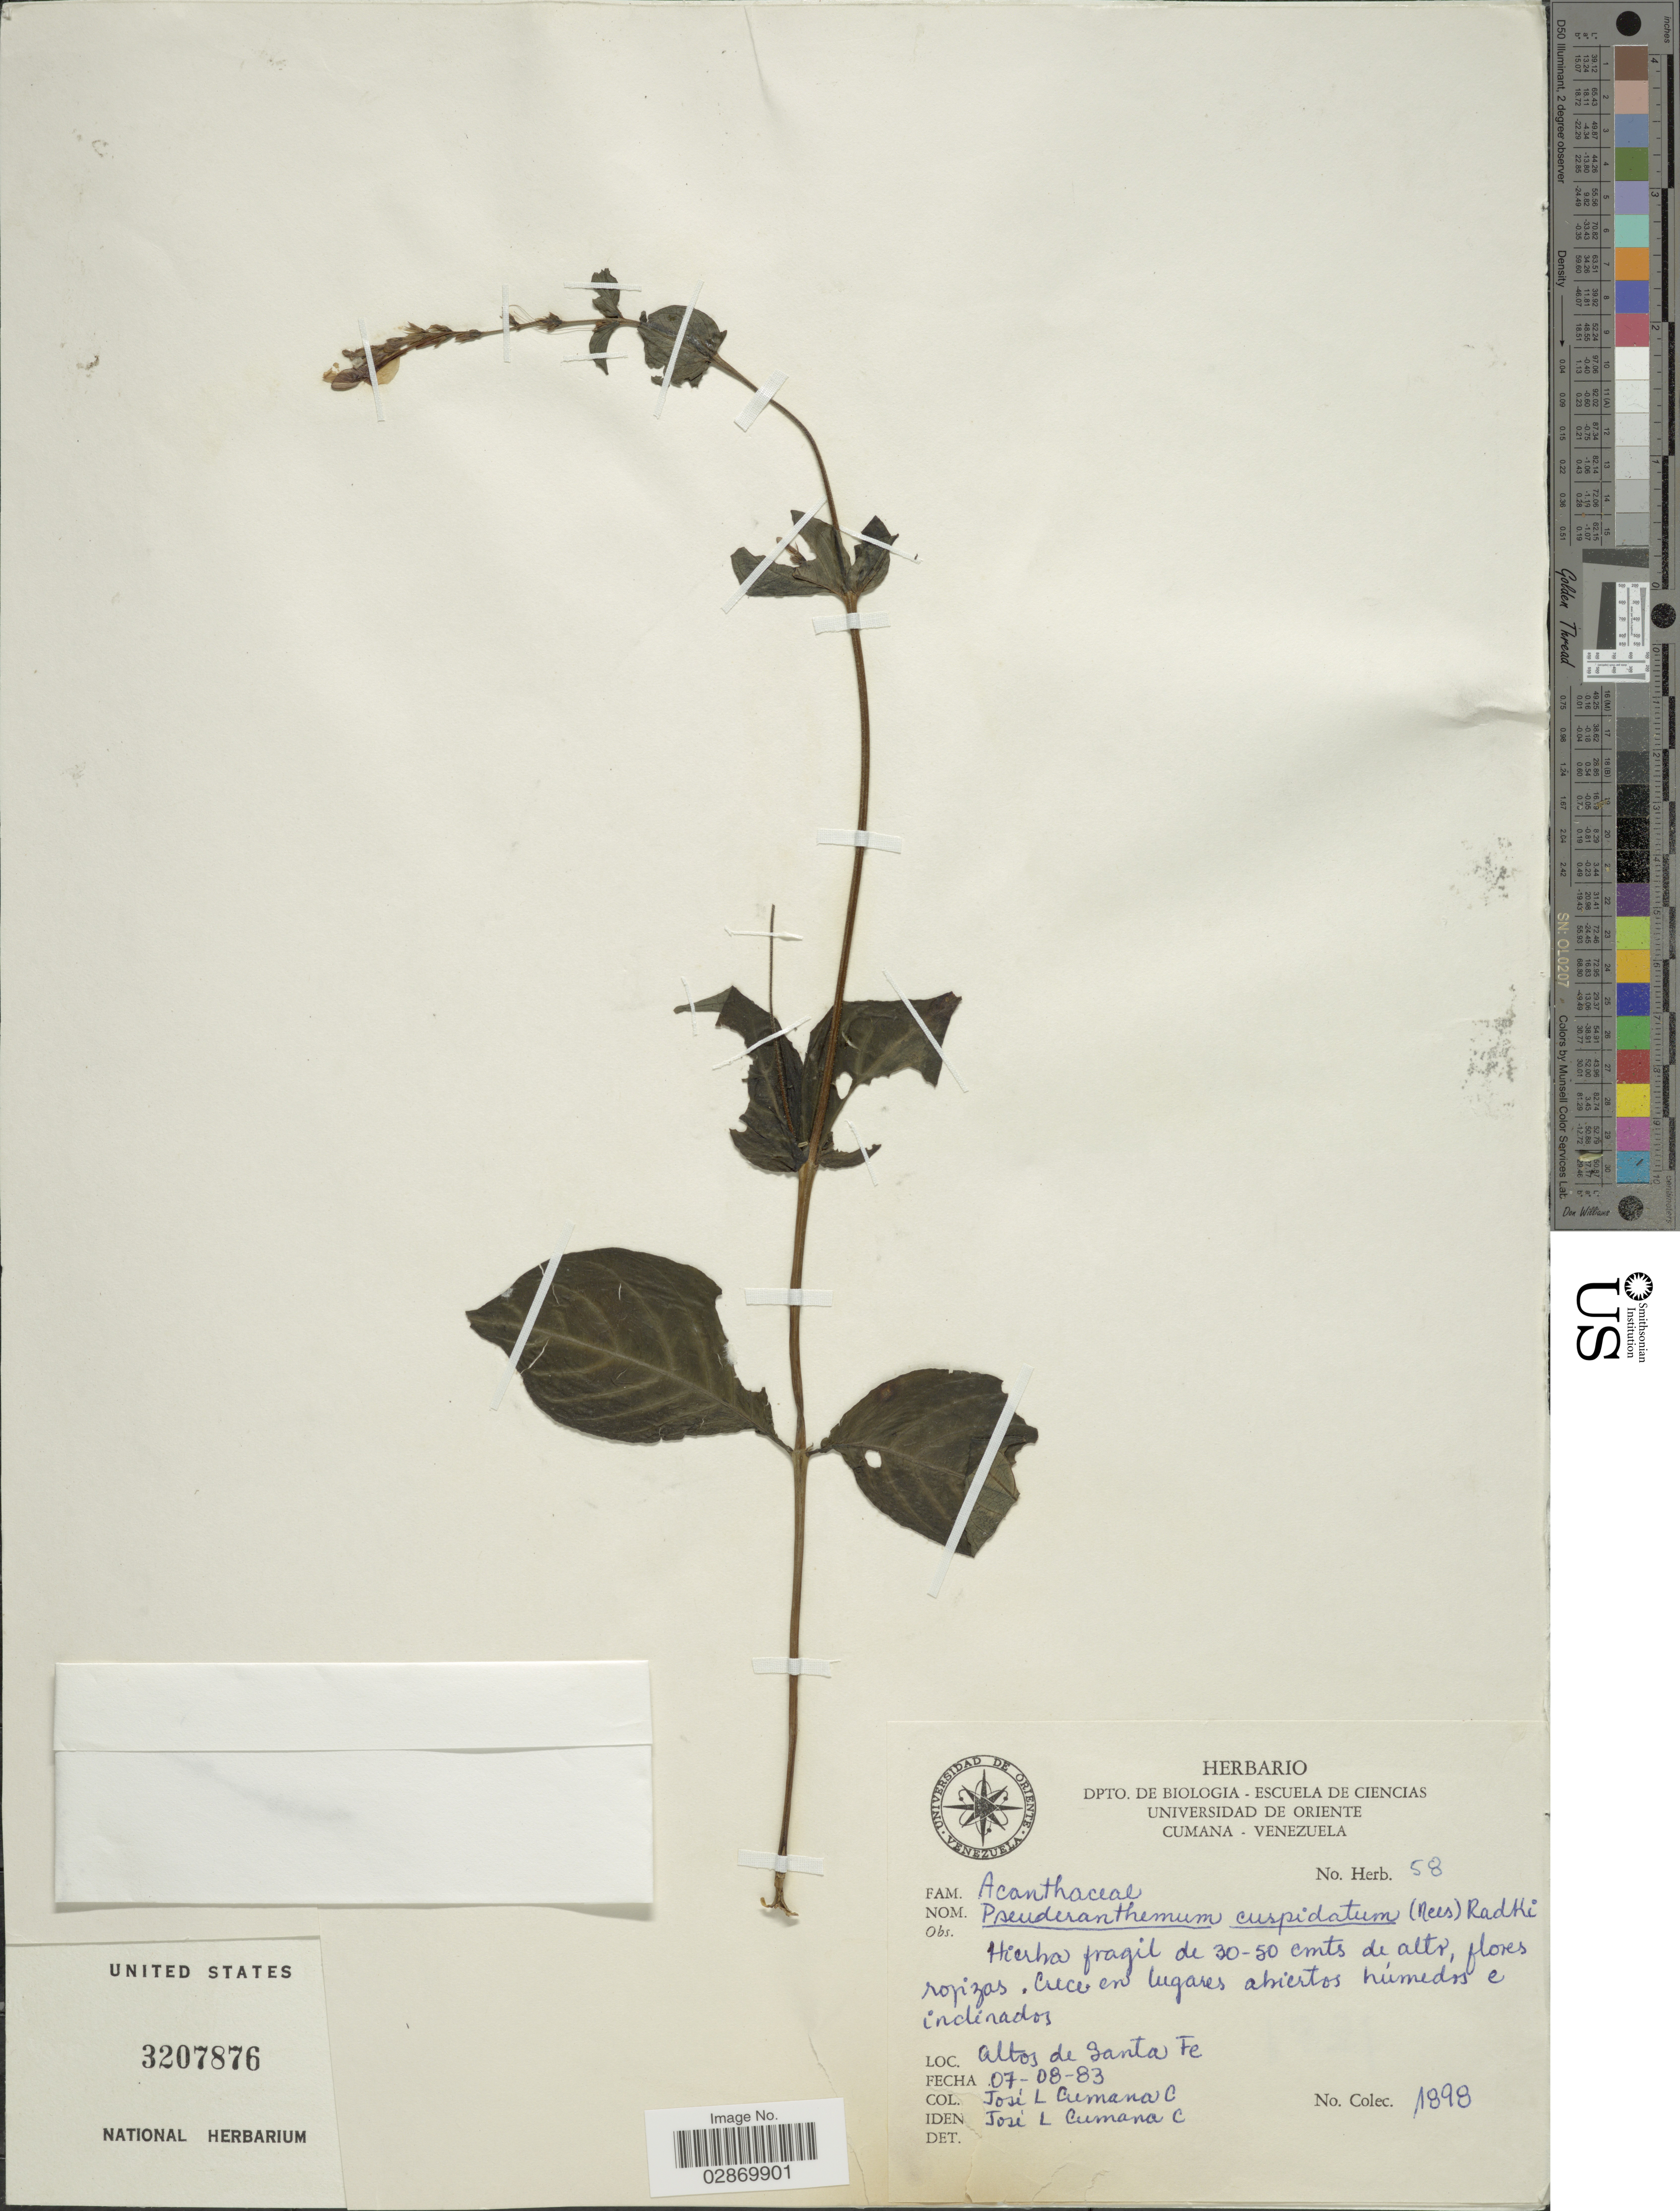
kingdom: Plantae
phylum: Tracheophyta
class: Magnoliopsida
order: Lamiales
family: Acanthaceae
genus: Pseuderanthemum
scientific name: Pseuderanthemum cuspidatum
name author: (Nees) Radlk. ex Lindau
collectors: L. J. Cumaná C.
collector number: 1898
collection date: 1983-08-07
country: Argentina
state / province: Santa Fe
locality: Altos de Santa Fe.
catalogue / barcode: US 3207876